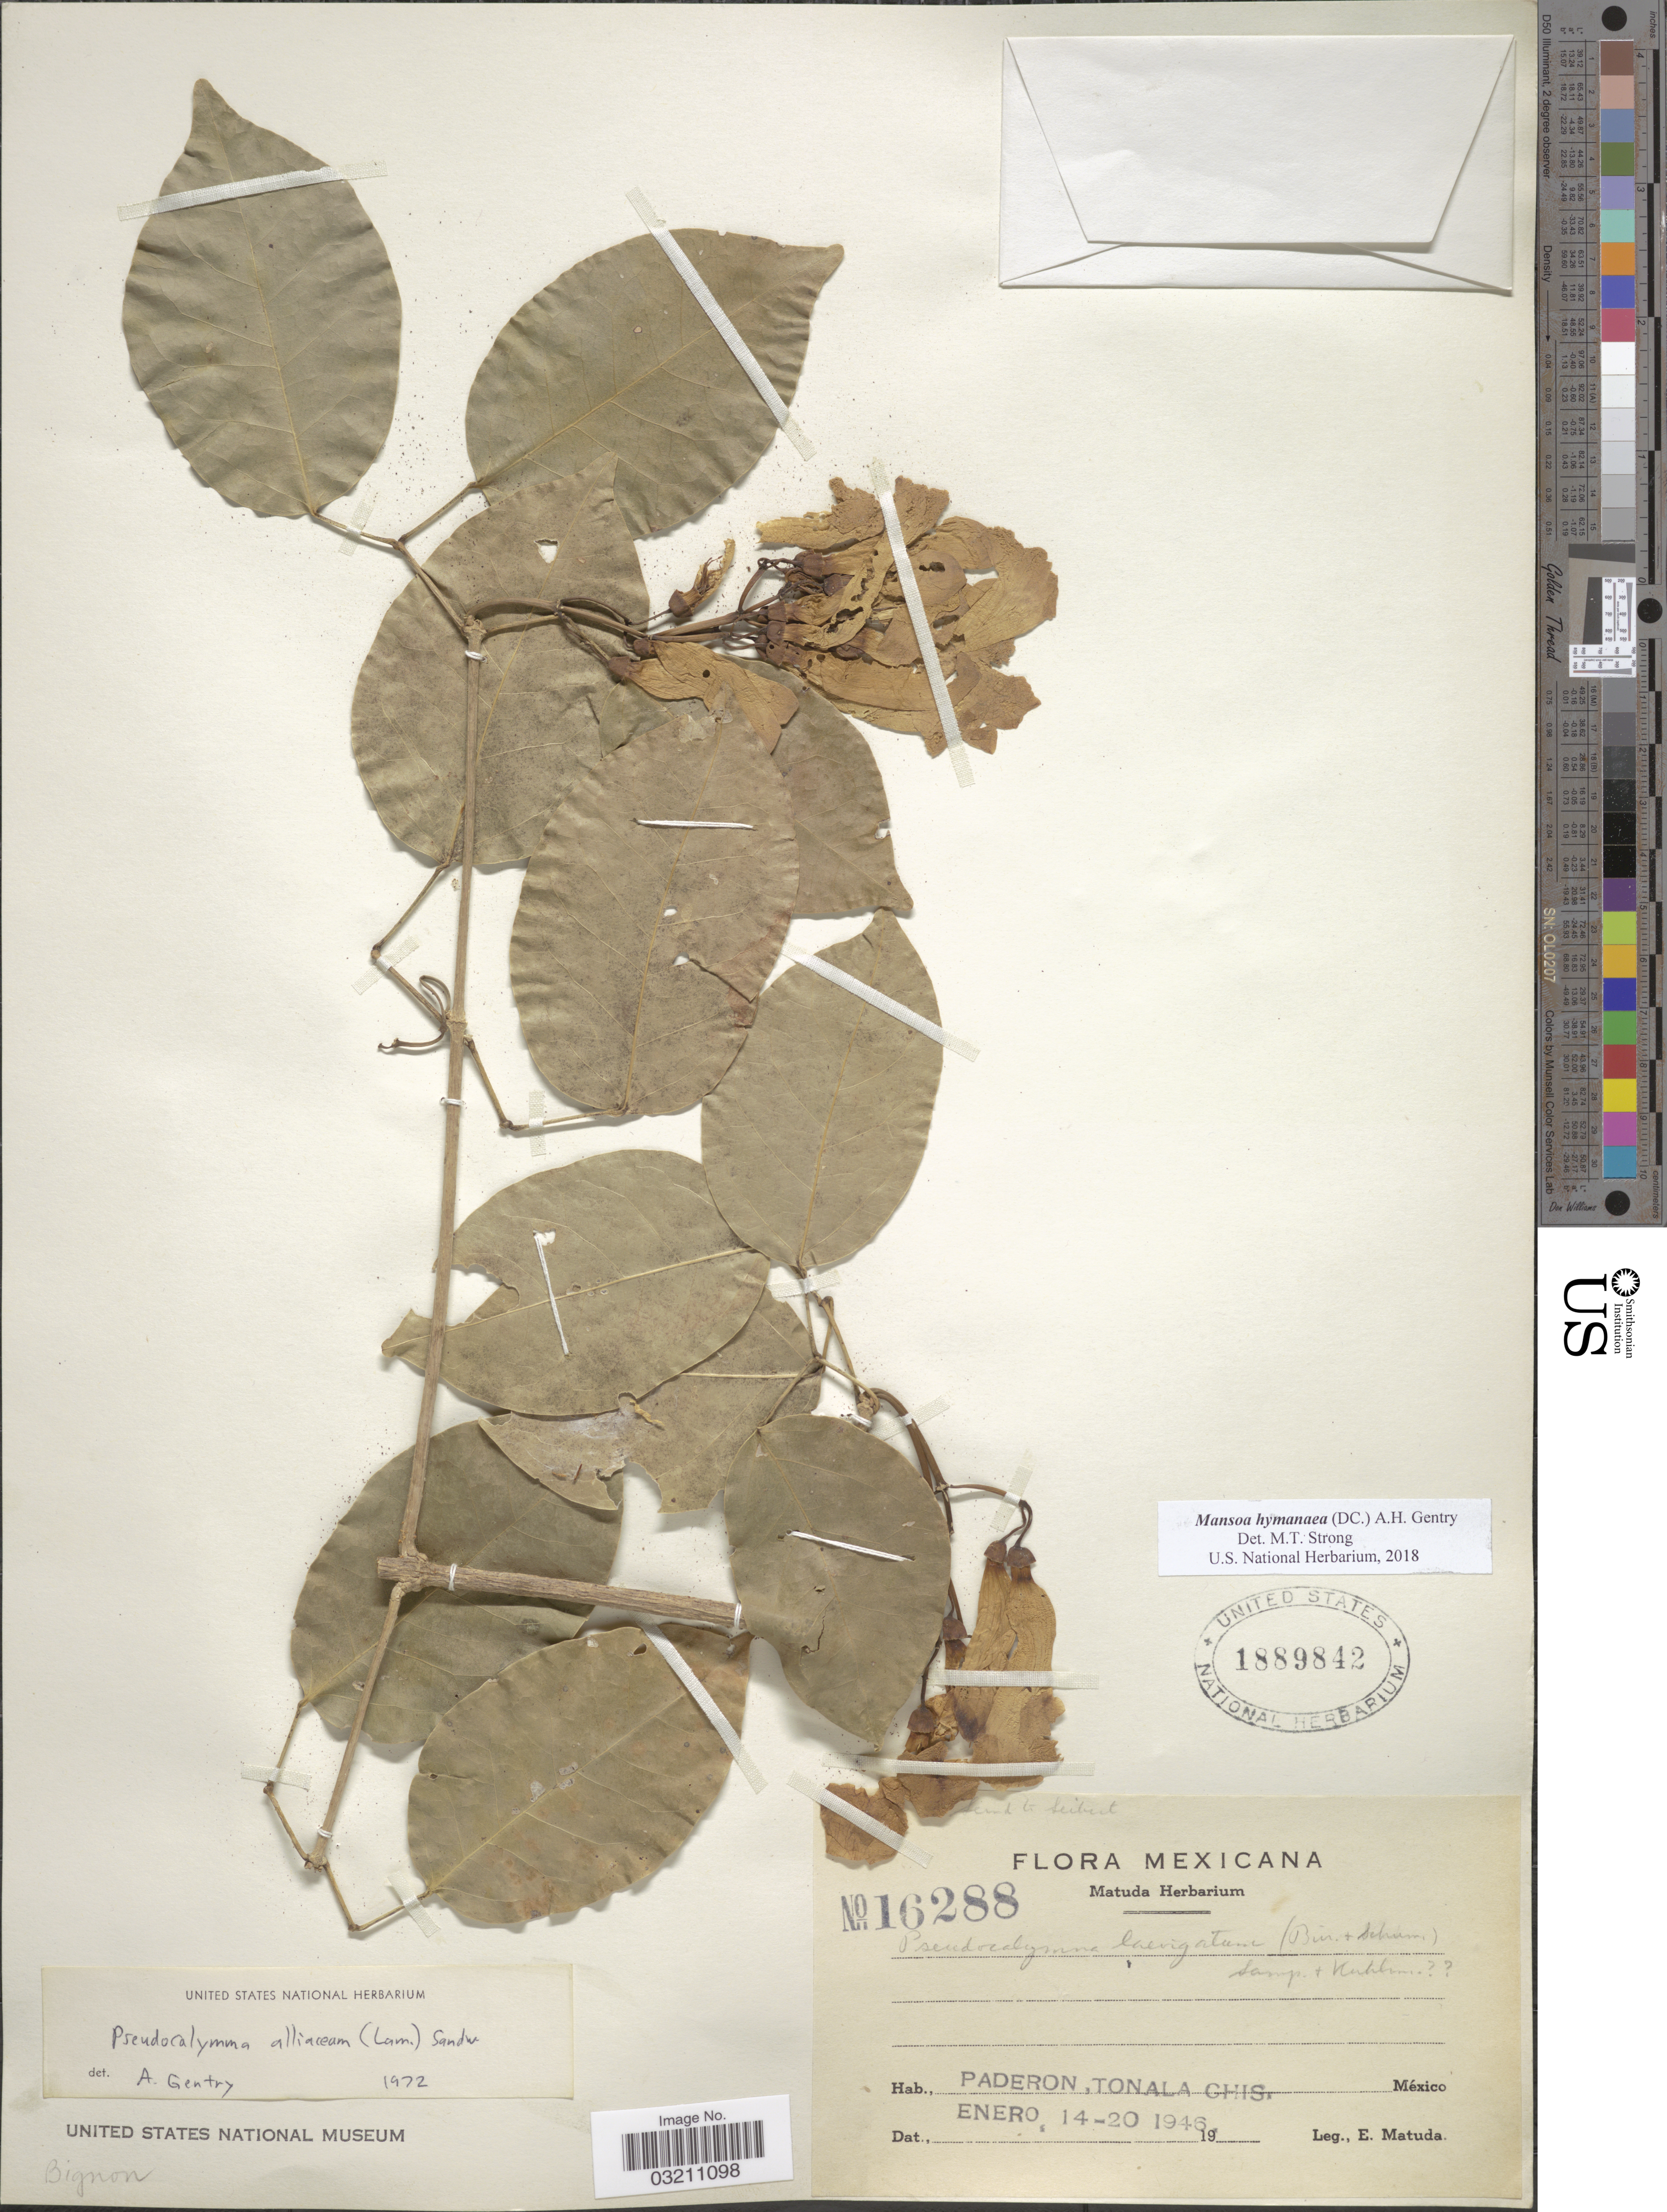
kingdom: Plantae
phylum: Tracheophyta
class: Magnoliopsida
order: Lamiales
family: Bignoniaceae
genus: Mansoa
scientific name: Mansoa hymenaea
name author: (DC.) A.H. Gentry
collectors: E. Matuda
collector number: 16288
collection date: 1946-01-14/1946-01-20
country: Mexico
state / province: Chiapas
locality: Paderon, Tonala Chis.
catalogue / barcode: US 1889842